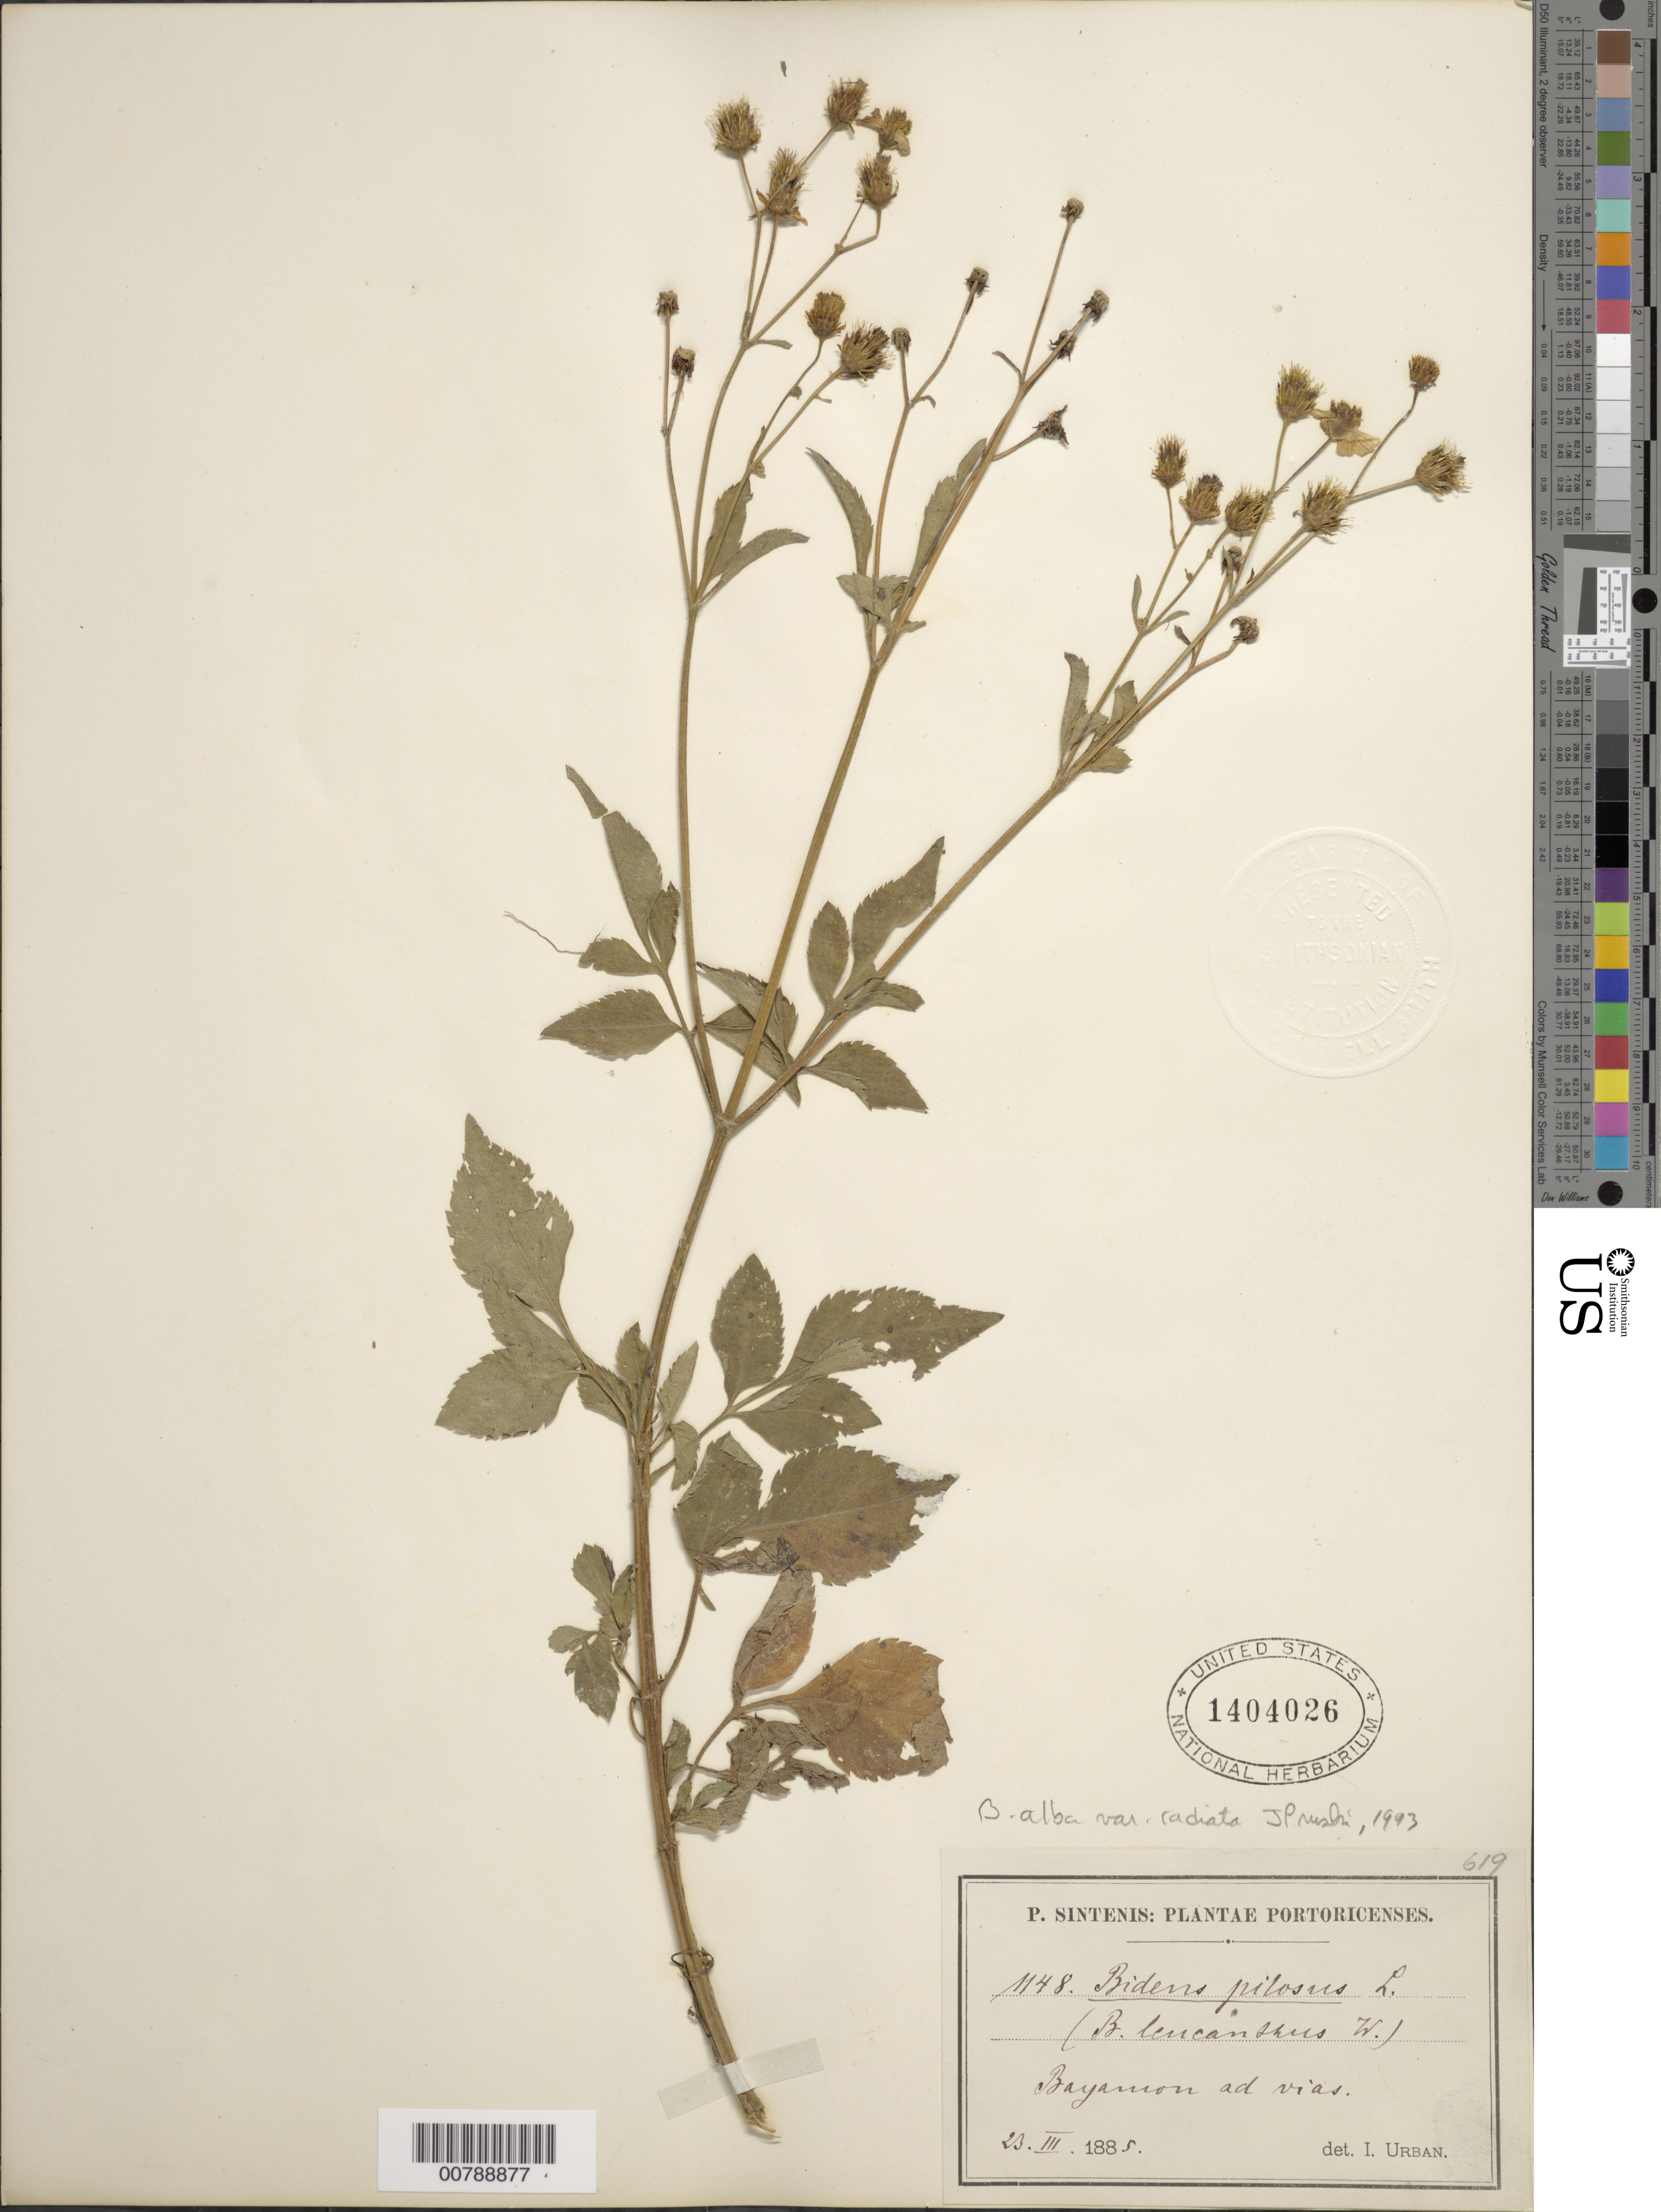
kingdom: Plantae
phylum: Tracheophyta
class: Magnoliopsida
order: Asterales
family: Asteraceae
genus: Bidens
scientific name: Bidens alba var. radiata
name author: (Sch. Bip.) R.E. Ballard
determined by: Pruski, J. F.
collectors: P. Sintenis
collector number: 1148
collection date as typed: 23 Mar 1885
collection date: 1885-03-23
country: Puerto Rico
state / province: Bayamón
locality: Bayamon, ad vias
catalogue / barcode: US 1404026